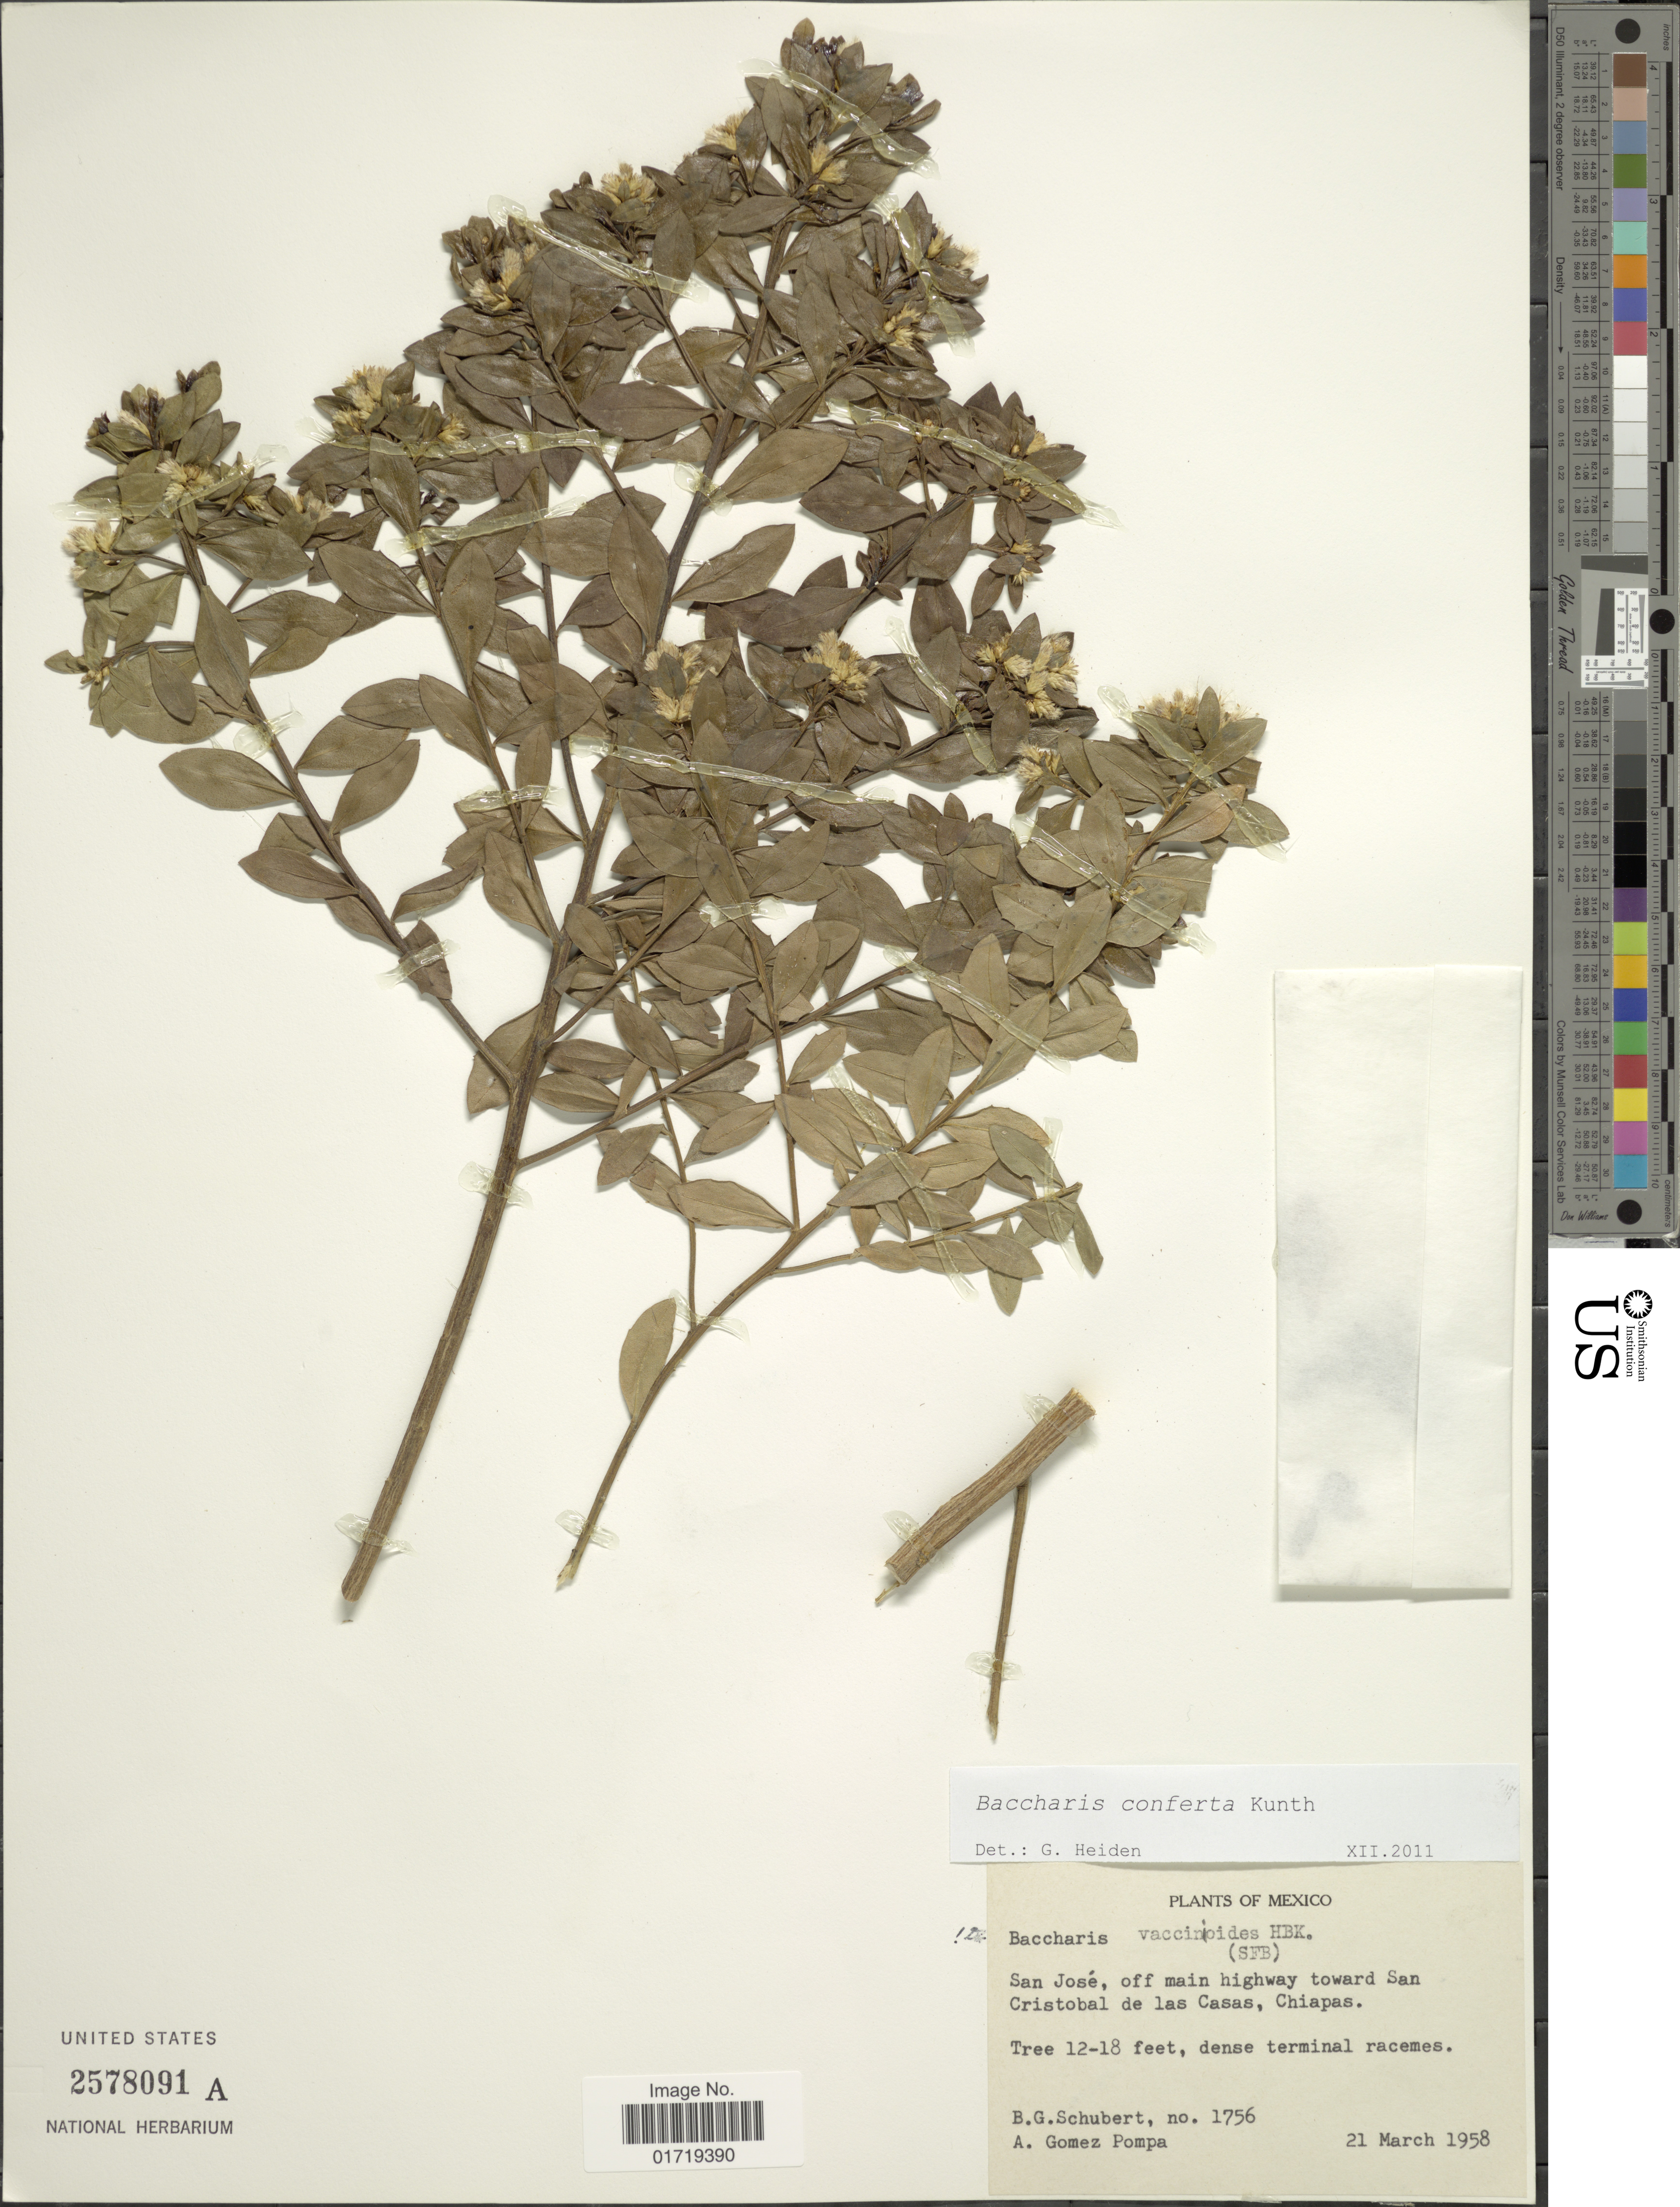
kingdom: Plantae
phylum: Tracheophyta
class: Magnoliopsida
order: Asterales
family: Asteraceae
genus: Baccharis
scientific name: Baccharis conferta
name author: Kunth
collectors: B. Schubert & A. Gómez Pompa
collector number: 1756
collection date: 1958-03-21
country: Mexico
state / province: Chiapas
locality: San Jose, off main highway toward San Cristobal de las Casas, Chiapas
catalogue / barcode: US 2578091A